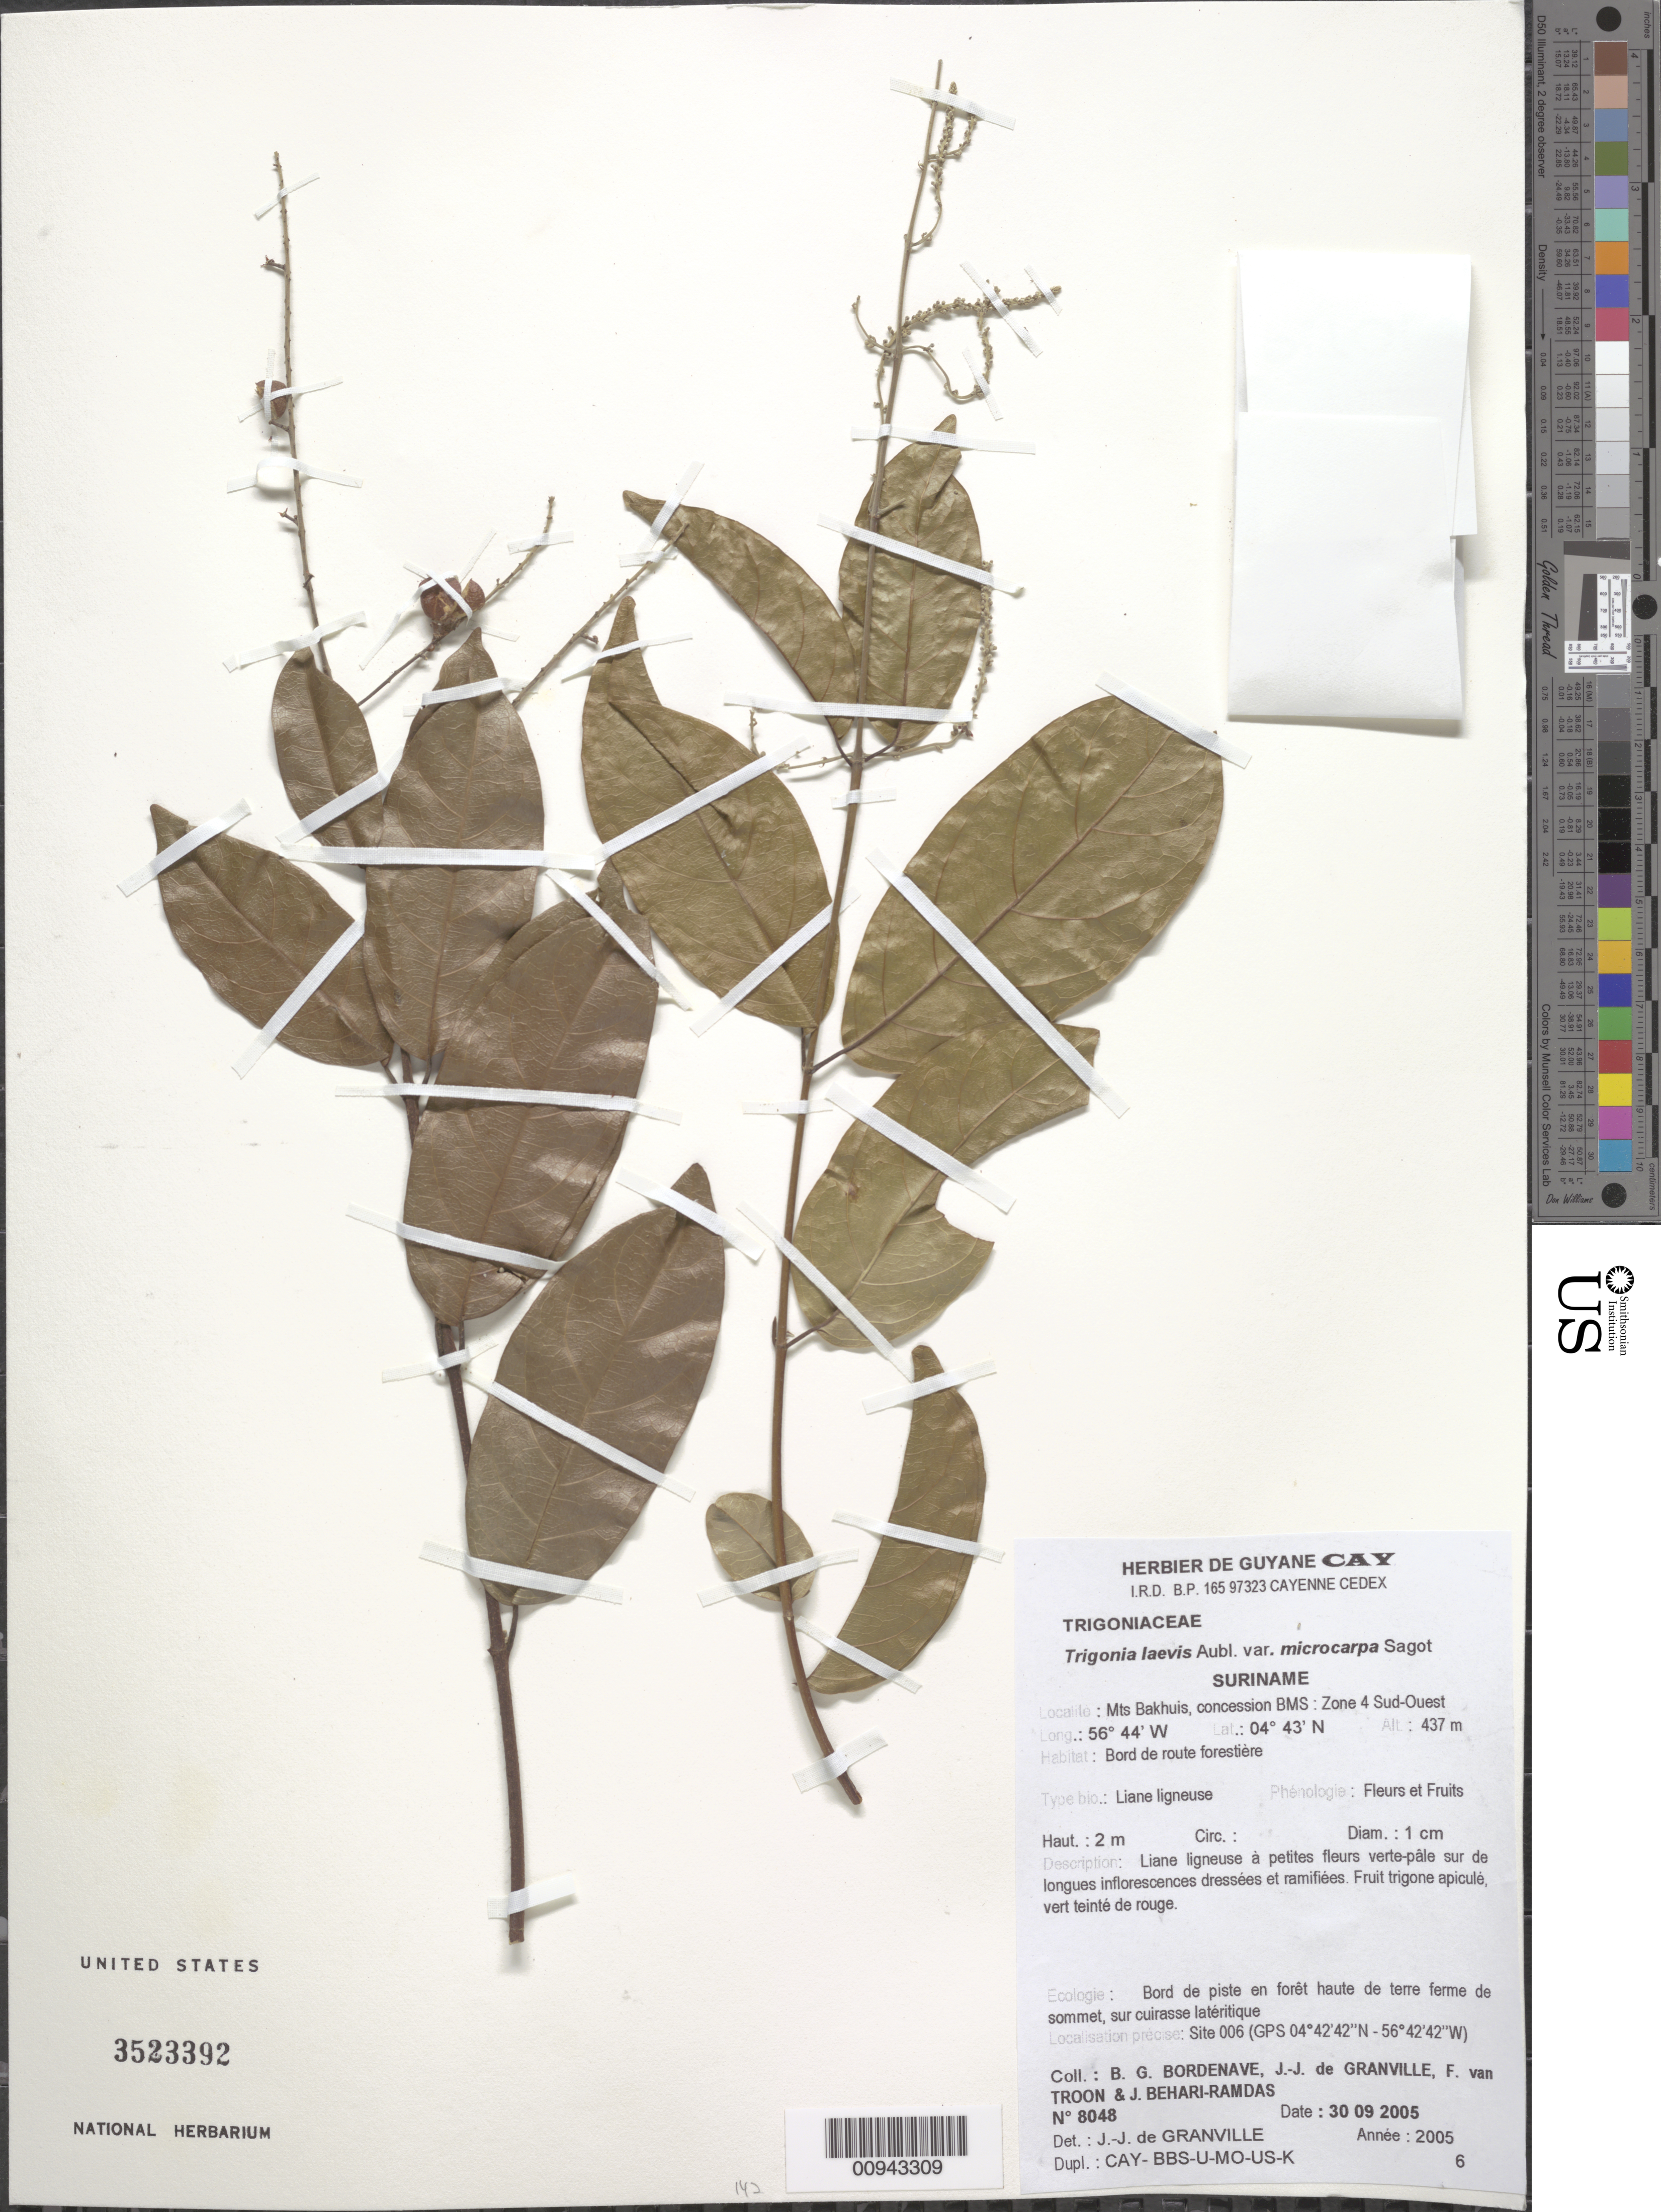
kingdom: Plantae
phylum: Tracheophyta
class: Magnoliopsida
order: Malpighiales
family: Trigoniaceae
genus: Trigonia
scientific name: Trigonia laevis var. microcarpa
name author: (Sagot ex Warm.) Sagot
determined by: Granville, J. J. de, (CAY), Institut de Recherche pour le Developpement (IRD) (FRENCH GUIANA)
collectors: B. Bordenave, J.-J. de Granville, F. Van Troon & J. Behari-Ramdas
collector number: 8048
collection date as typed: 30-Sep-05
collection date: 2005-09-30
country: Suriname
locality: Mts Bakhuis, concession BMS: Zone 4 Sud-Ouest, site 006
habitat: Bord de route forestiere. Bord de piste en foret haute de terre ferme de sommet, sur cuirasse lateritique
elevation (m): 437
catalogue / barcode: US 3523392